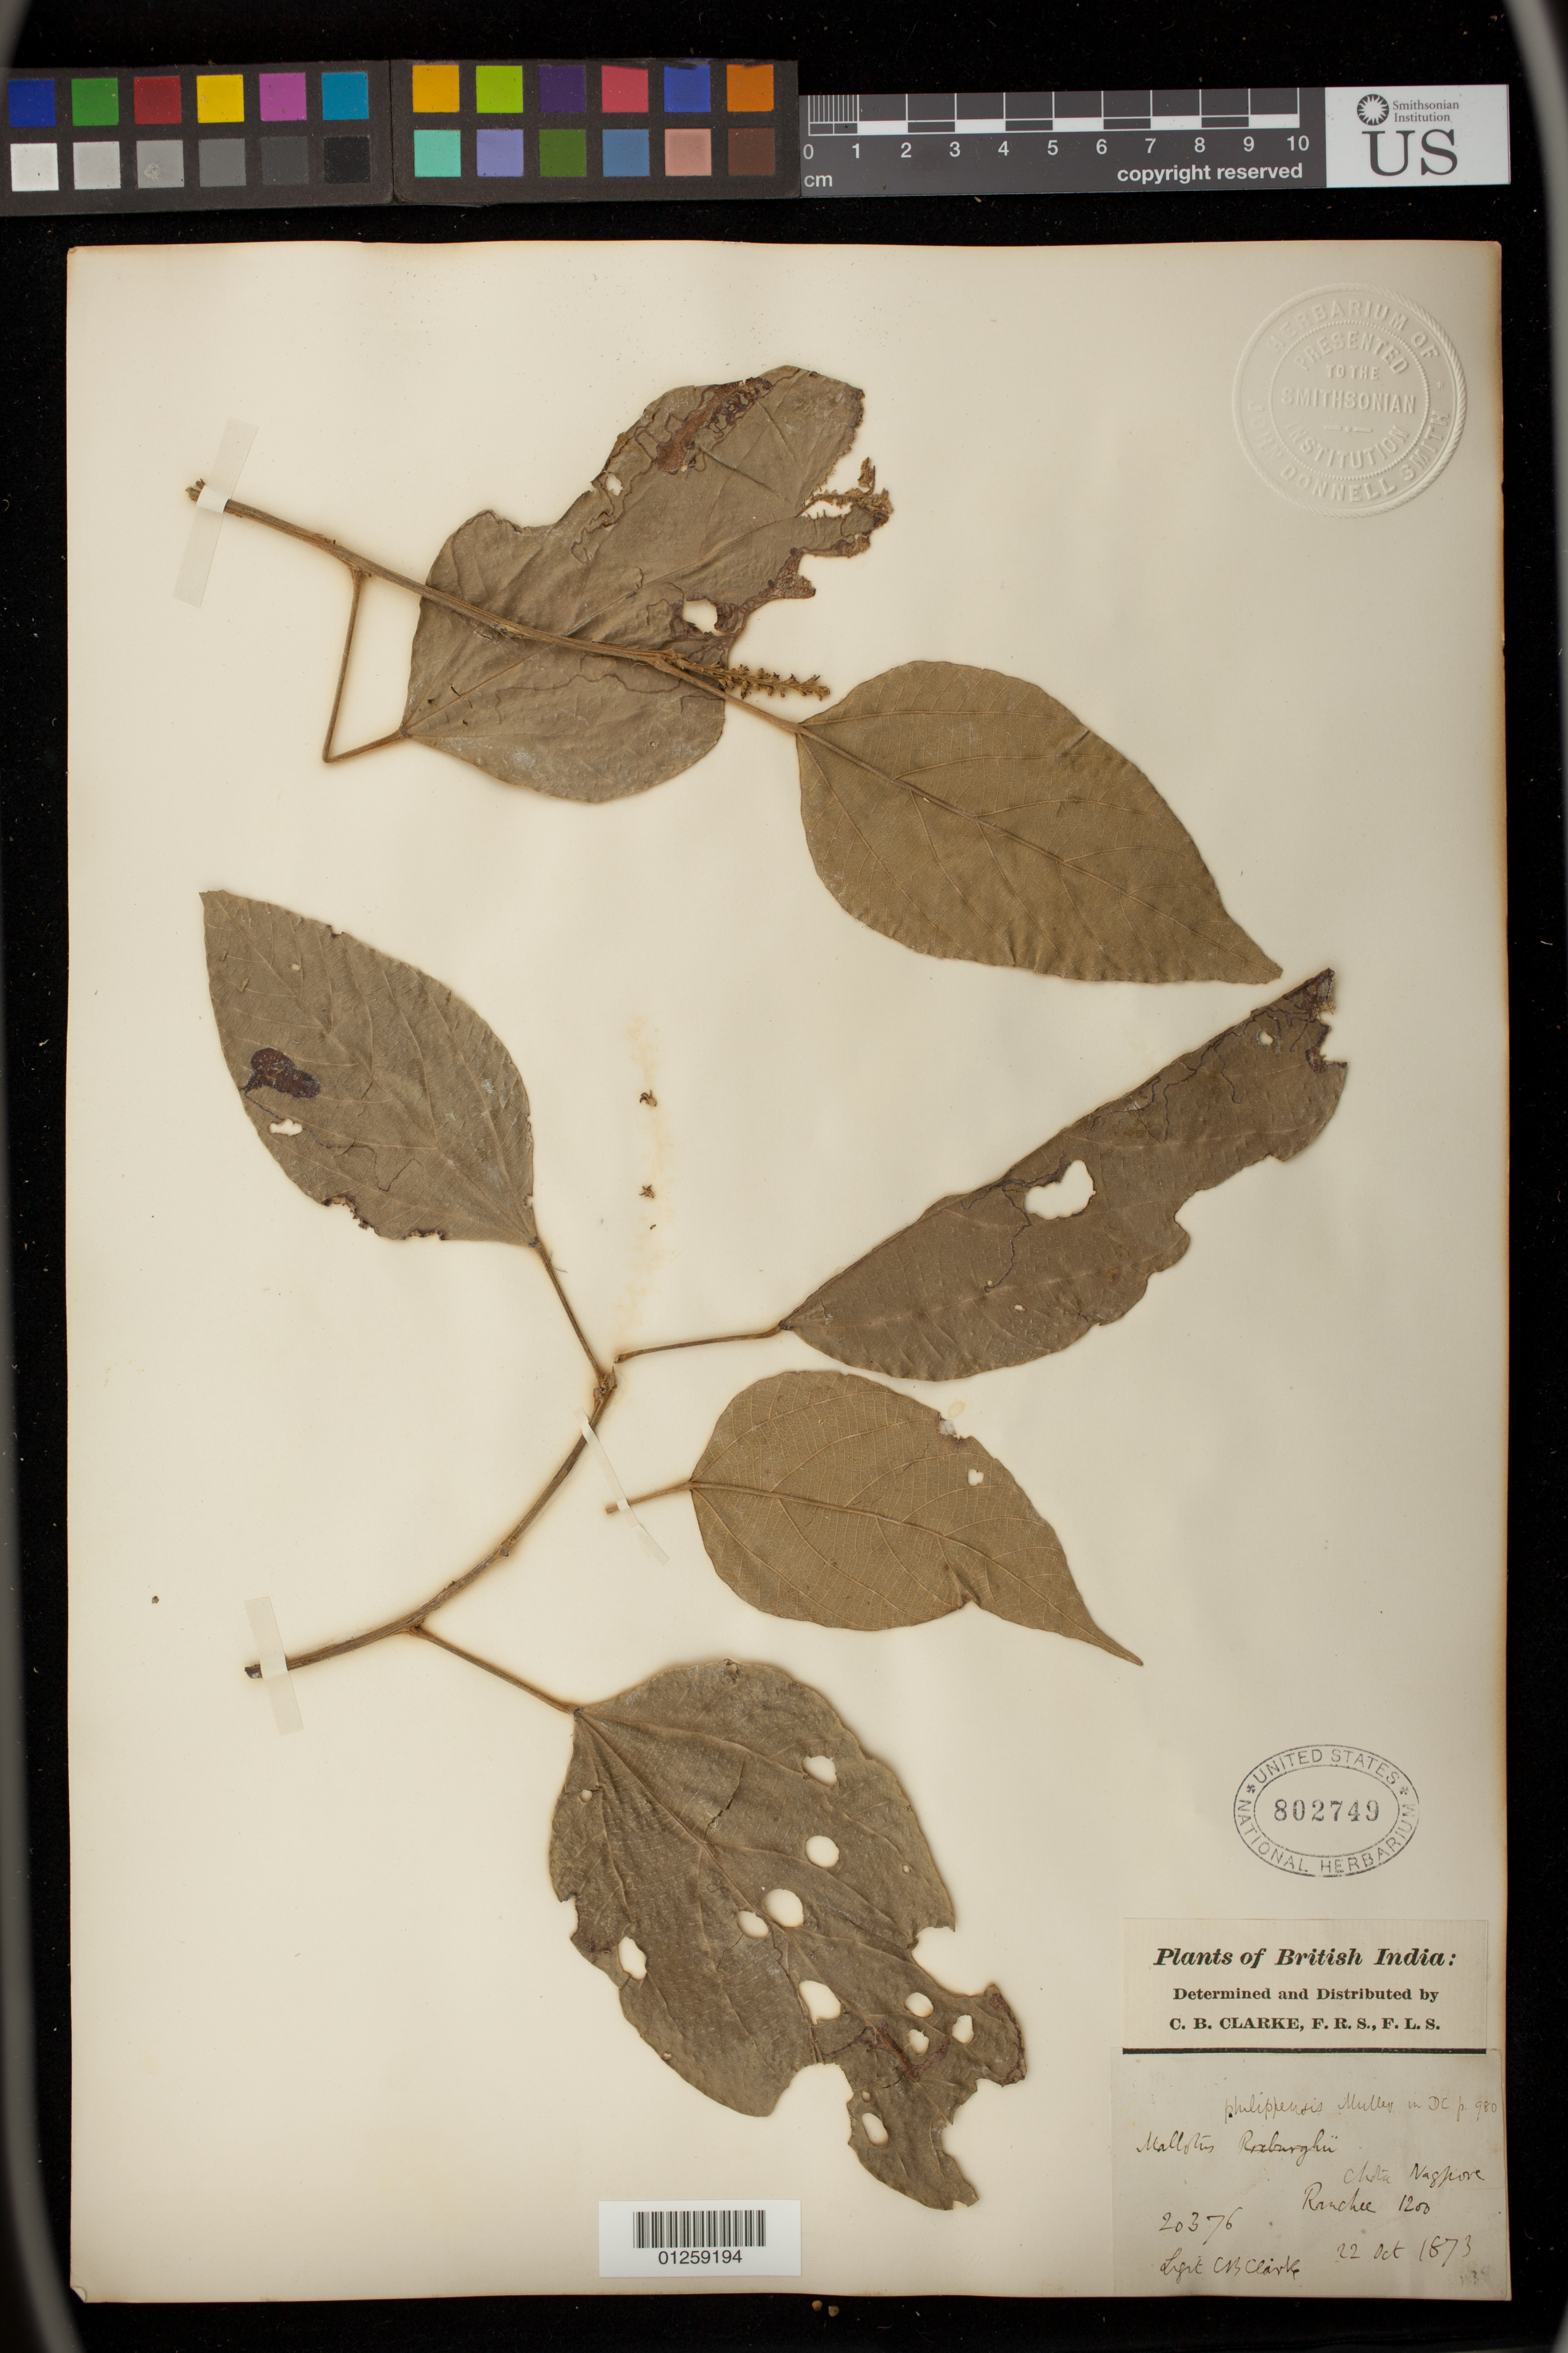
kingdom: Plantae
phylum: Tracheophyta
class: Magnoliopsida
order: Malpighiales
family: Euphorbiaceae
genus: Mallotus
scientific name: Mallotus philippensis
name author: (Lam.) Müll. Arg.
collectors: C. B. Clarke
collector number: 20376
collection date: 1873-10-22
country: India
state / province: Maharashtra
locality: Nagpore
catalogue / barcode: US 802749